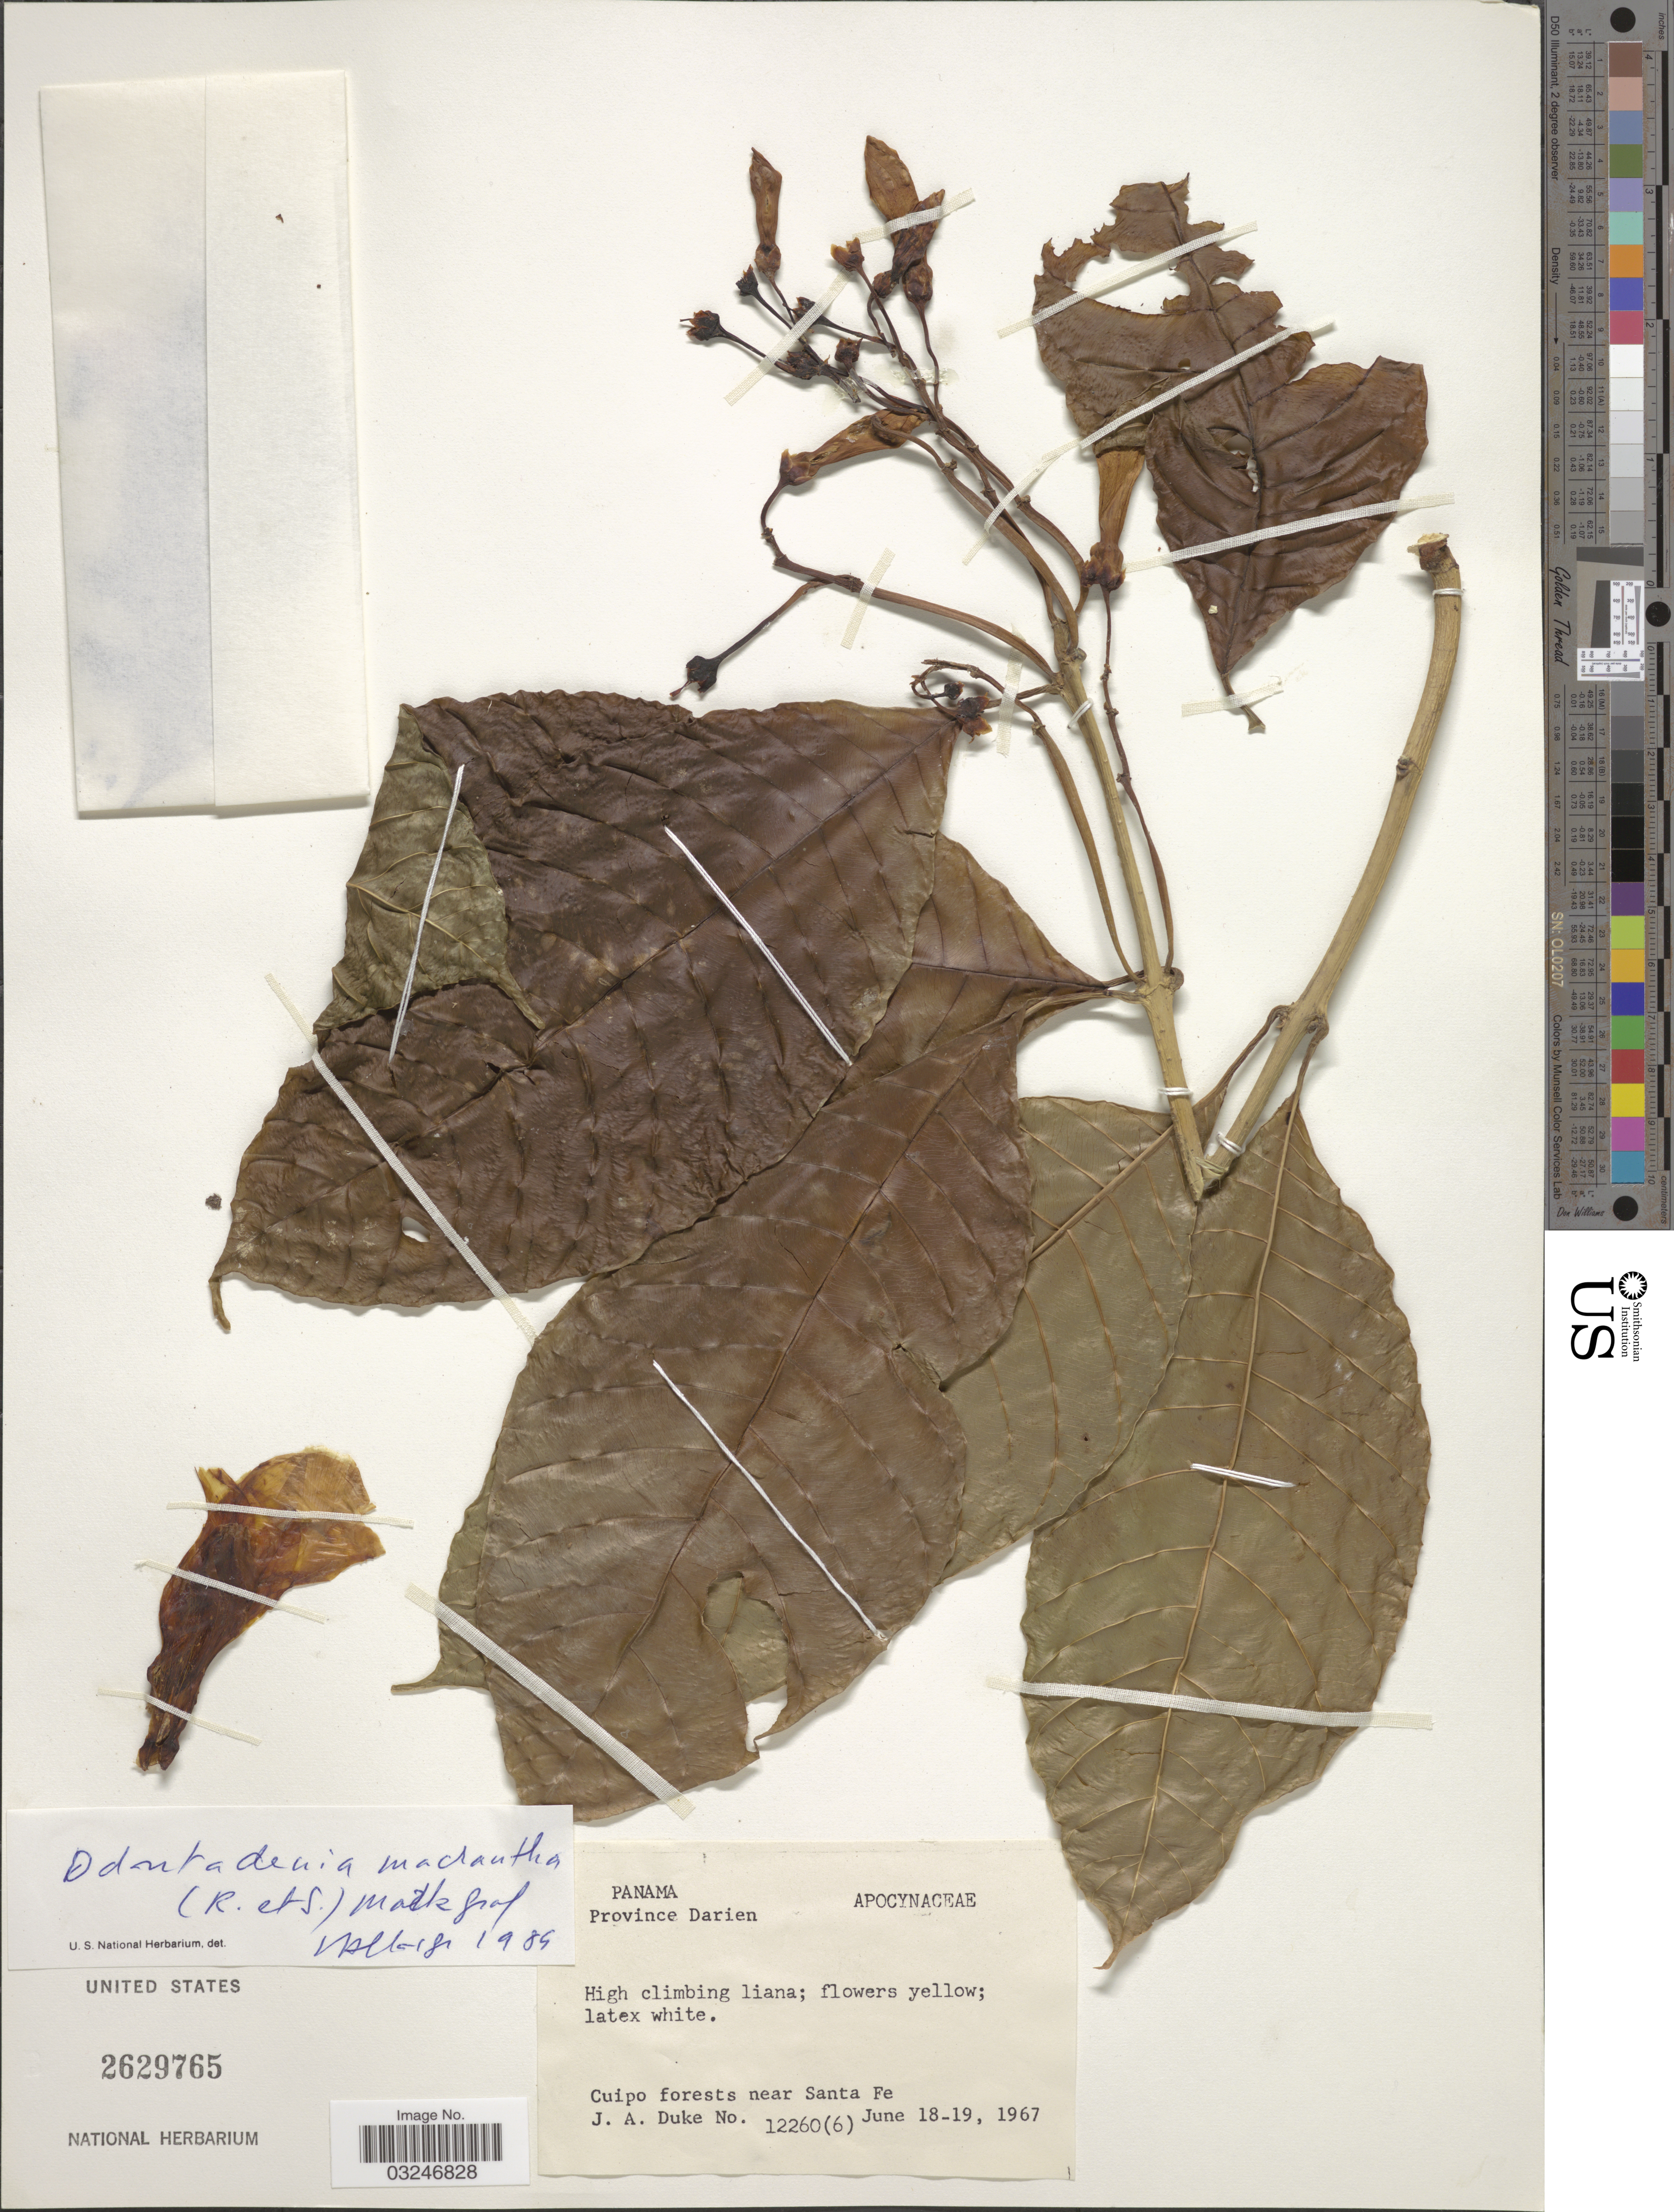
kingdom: Plantae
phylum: Tracheophyta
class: Magnoliopsida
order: Gentianales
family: Apocynaceae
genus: Odontadenia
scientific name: Odontadenia macrantha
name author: (Roem. & Schult.) Markgr.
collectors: J. A. Duke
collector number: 12260(6)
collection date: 1967-06-18/1967-06-19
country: Panama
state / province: Darién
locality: Cuipo forests near Santa Fe.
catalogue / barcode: US 2629765